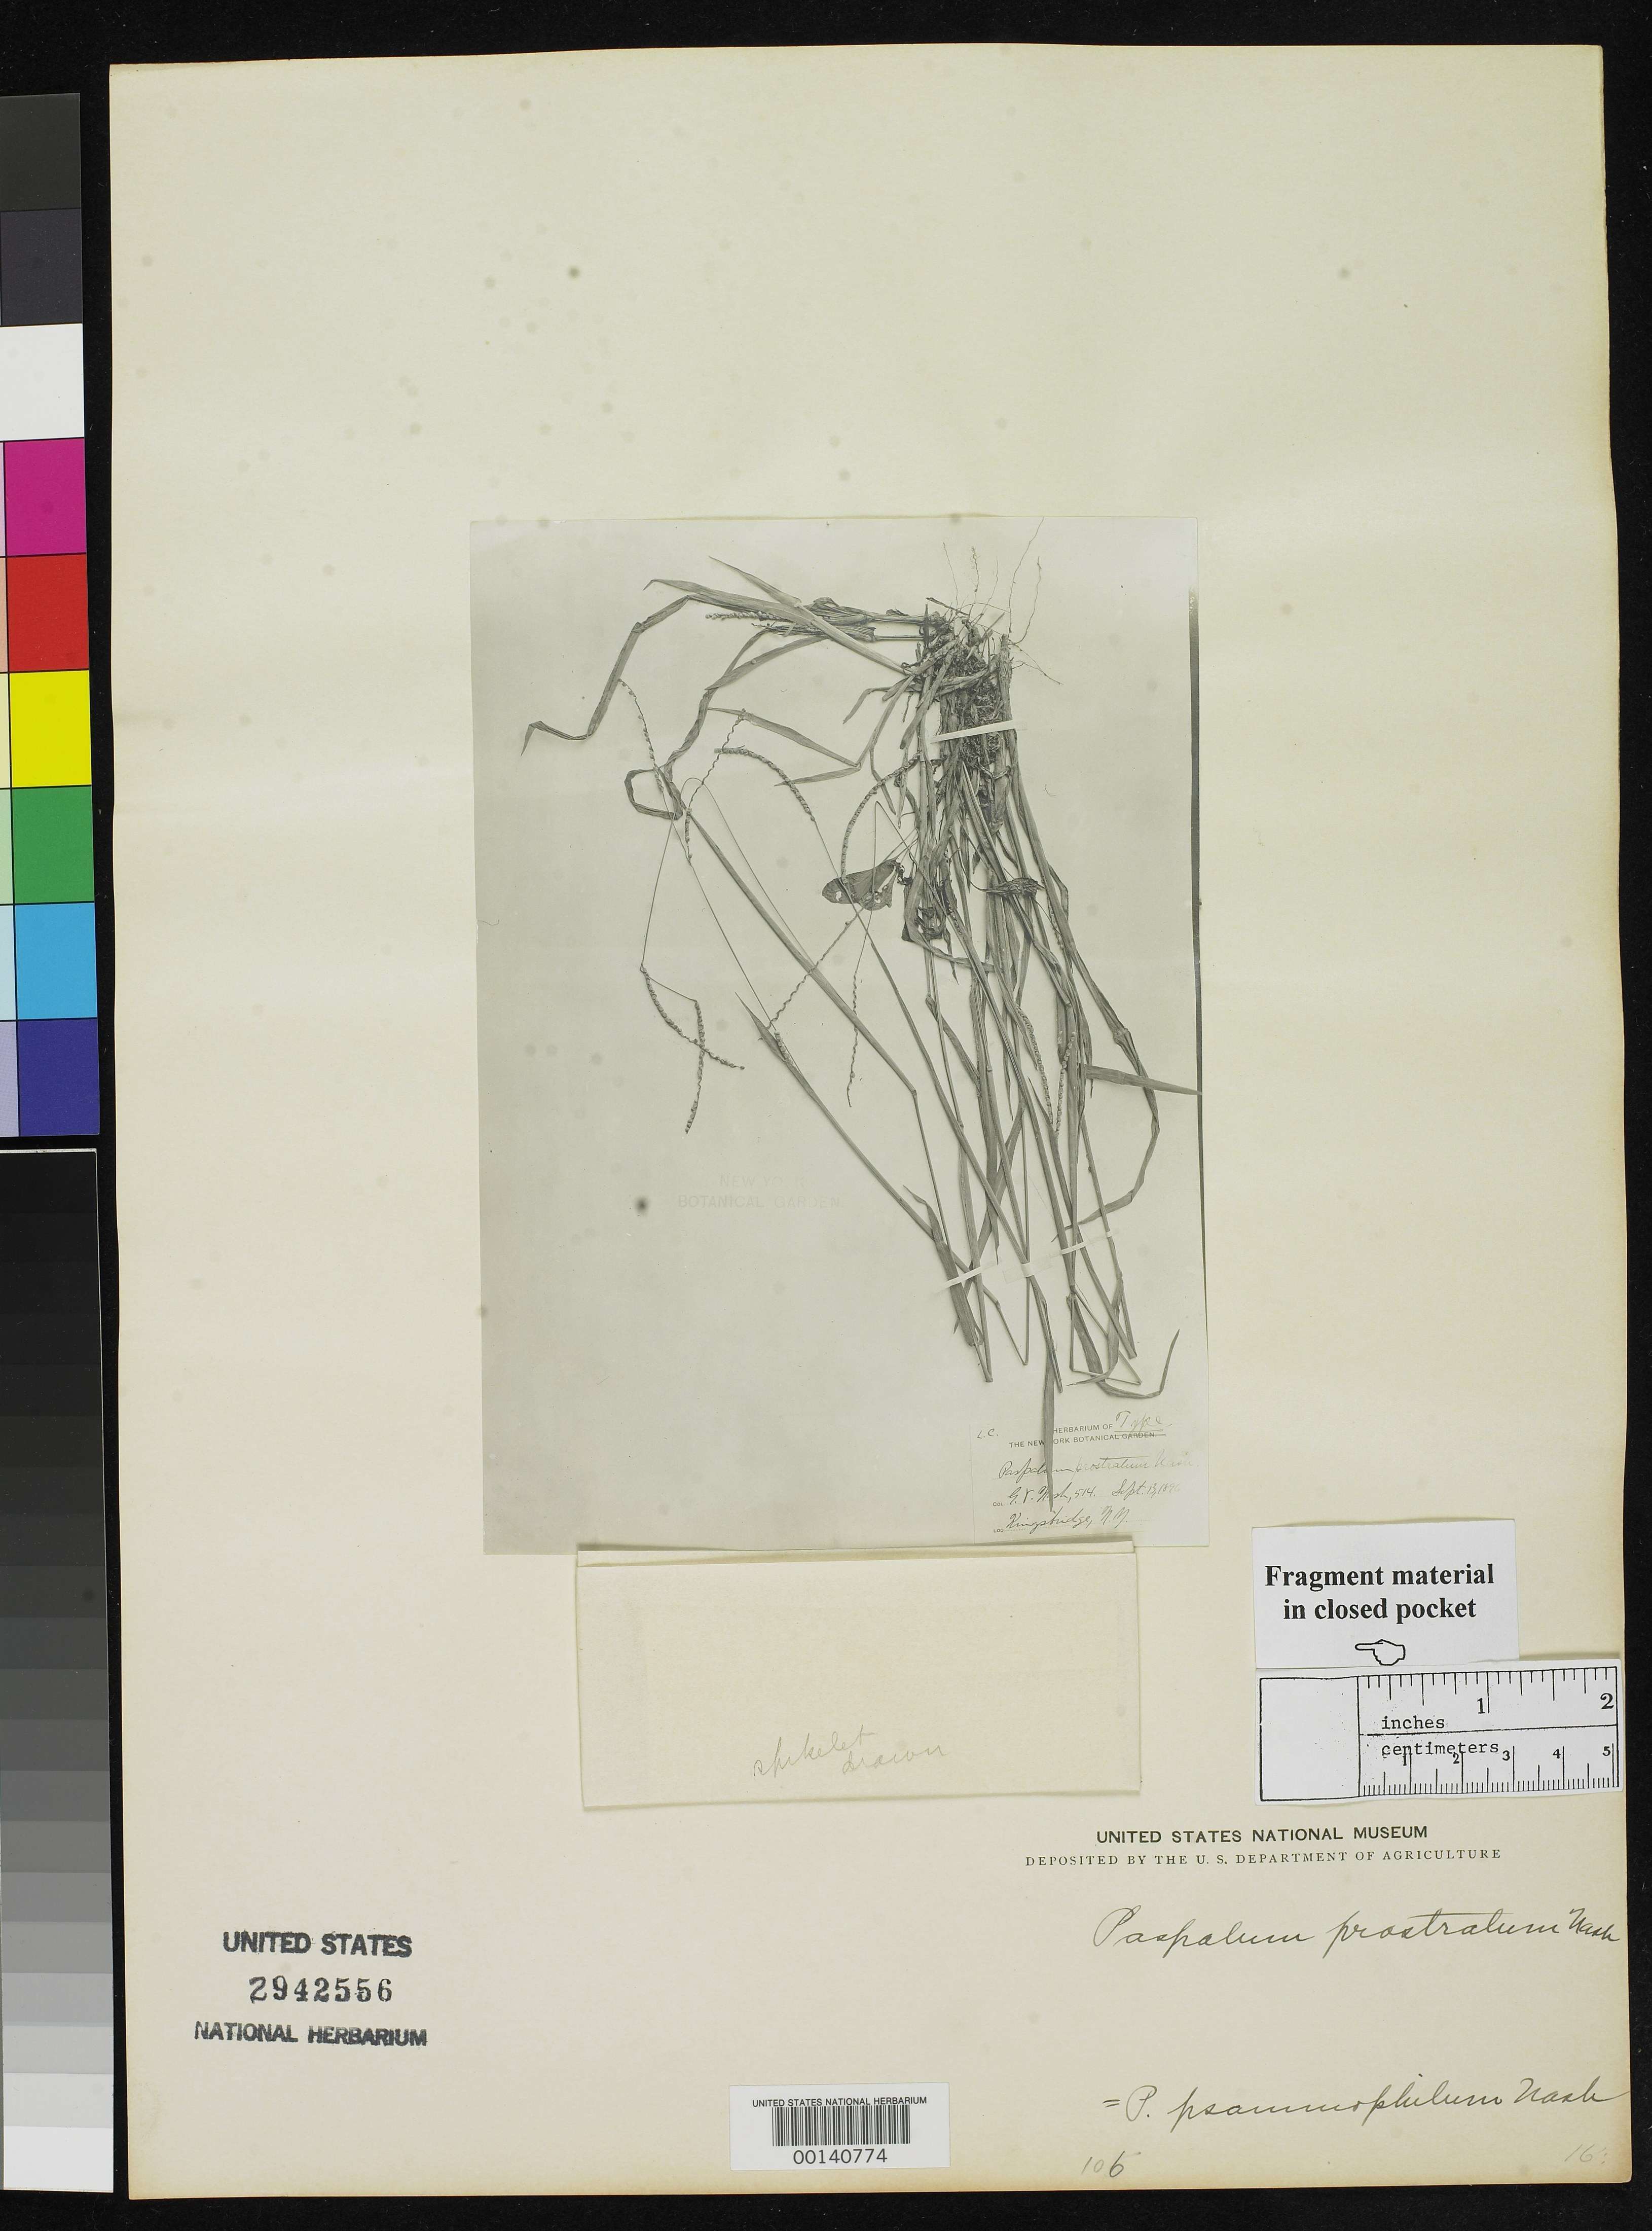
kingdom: Plantae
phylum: Tracheophyta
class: Liliopsida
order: Poales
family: Poaceae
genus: Paspalum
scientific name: Paspalum prostratum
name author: Nash in Britton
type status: Type Fragment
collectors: G. V. Nash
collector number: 514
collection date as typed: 13 Sep 1896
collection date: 1896-09-13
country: United States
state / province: New Mexico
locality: Kingsbudge.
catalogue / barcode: US 2942556